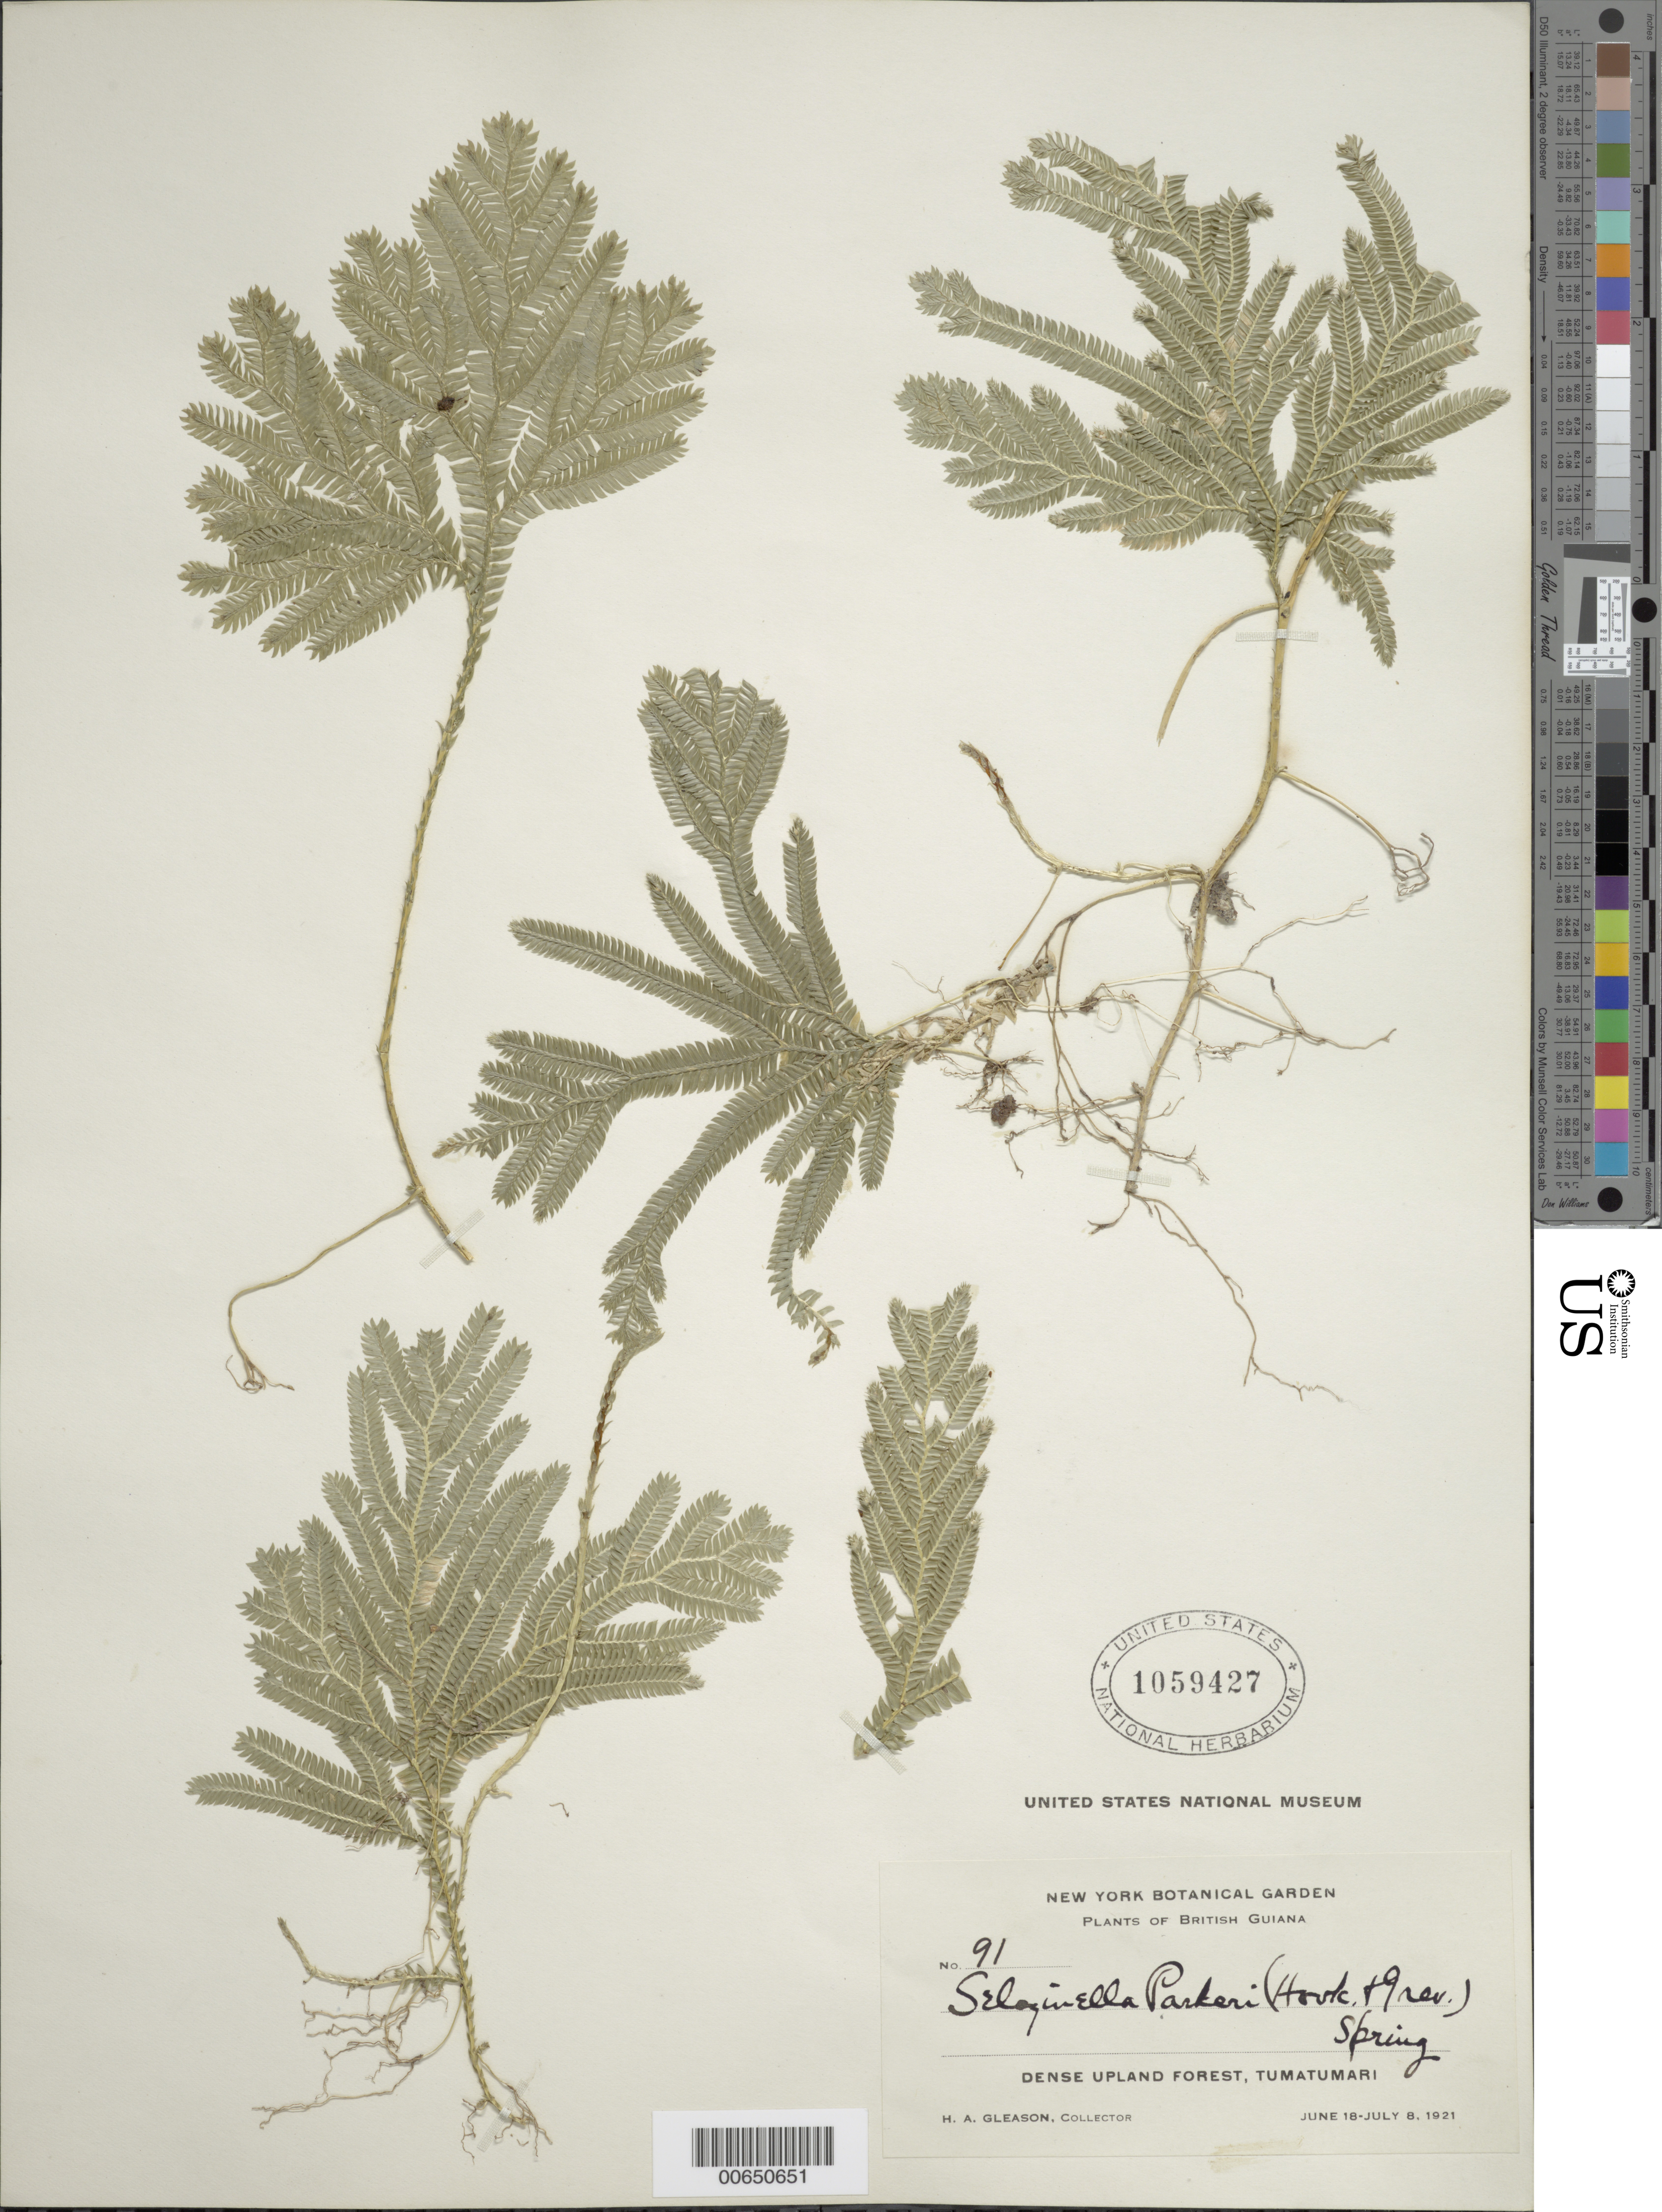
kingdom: Plantae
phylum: Tracheophyta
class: Lycopodiopsida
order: Selaginellales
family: Selaginellaceae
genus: Selaginella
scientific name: Selaginella parkeri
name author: (Hook. & Grev.) Spring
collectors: H. A. Gleason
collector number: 91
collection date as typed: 18-Jun-21 to 8-Jul-21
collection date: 1921-06-18/1921-07-08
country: Guyana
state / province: Potaro-Siparuni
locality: Tumatumari Village, Potaro R.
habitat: Dense upland forest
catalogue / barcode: US 1059427